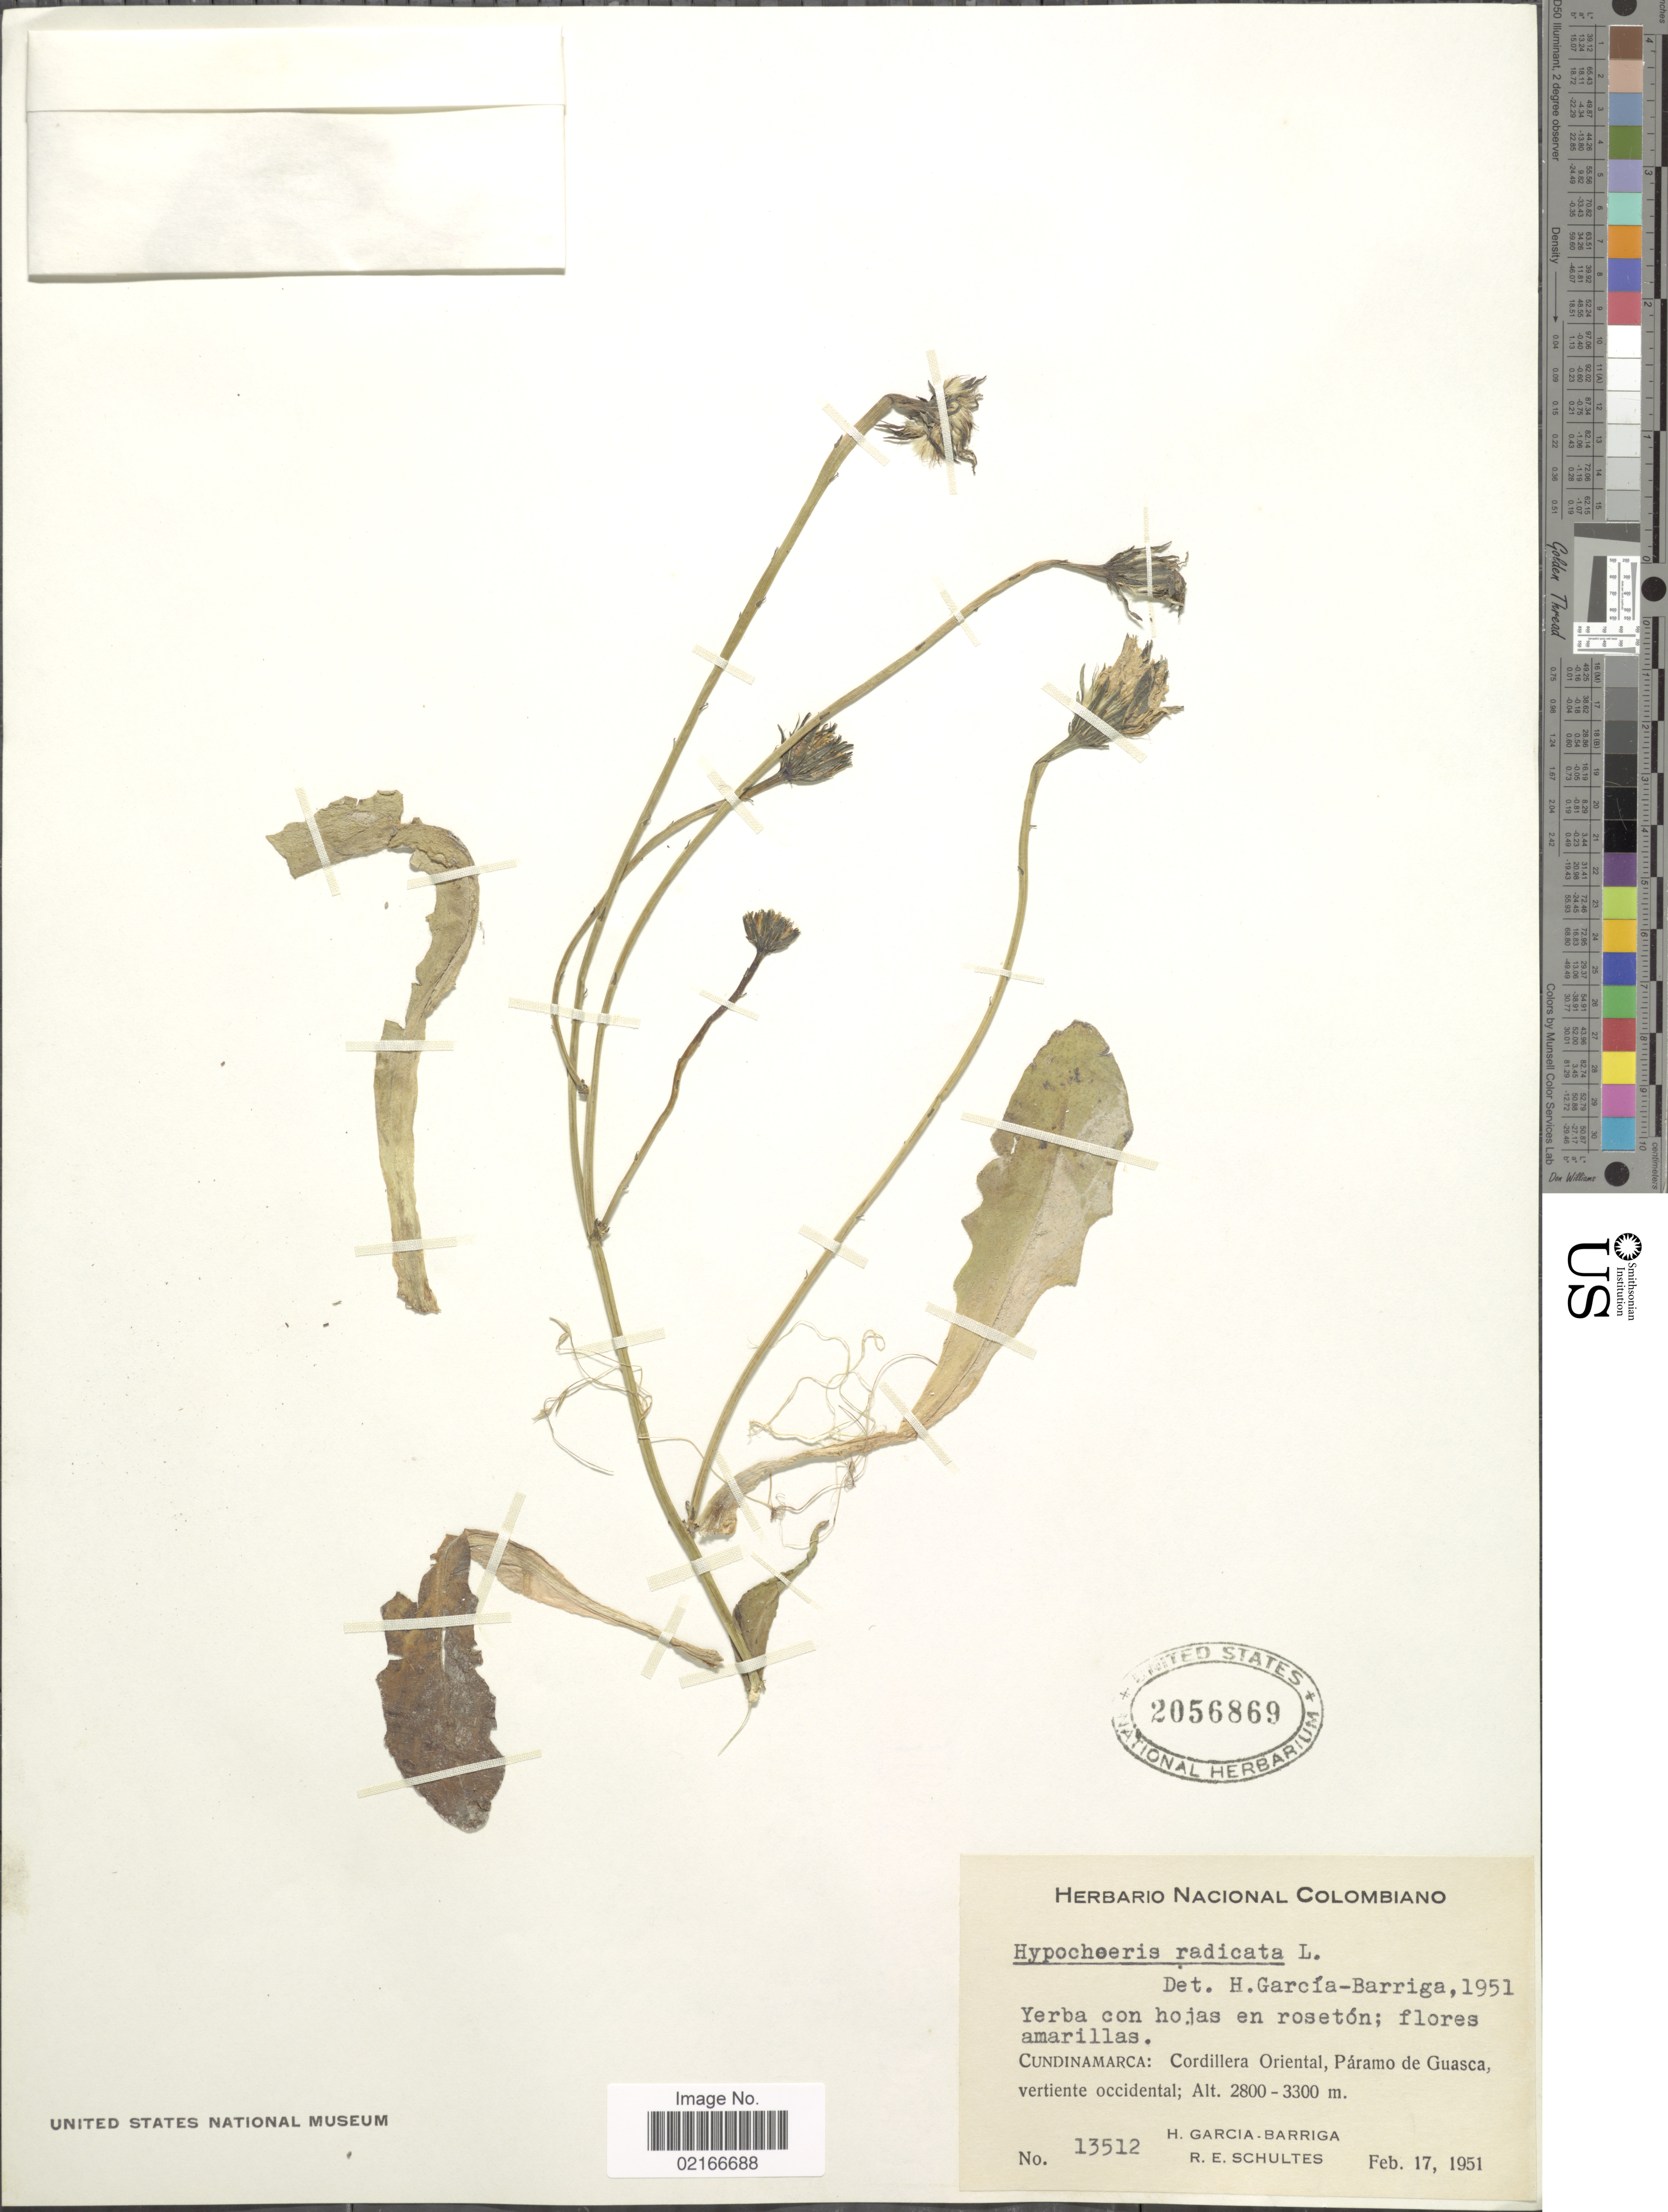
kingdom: Plantae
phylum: Tracheophyta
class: Magnoliopsida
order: Asterales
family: Asteraceae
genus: Hypochaeris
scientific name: Hypochaeris radicata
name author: L.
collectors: H. García Barriga & R. E. Schultes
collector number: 13512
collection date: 1951-02-17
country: Colombia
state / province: Cundinamarca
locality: Cordillera Oriental, Páramo de Guasca, vertiente occidental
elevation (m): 2800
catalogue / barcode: US 2056869